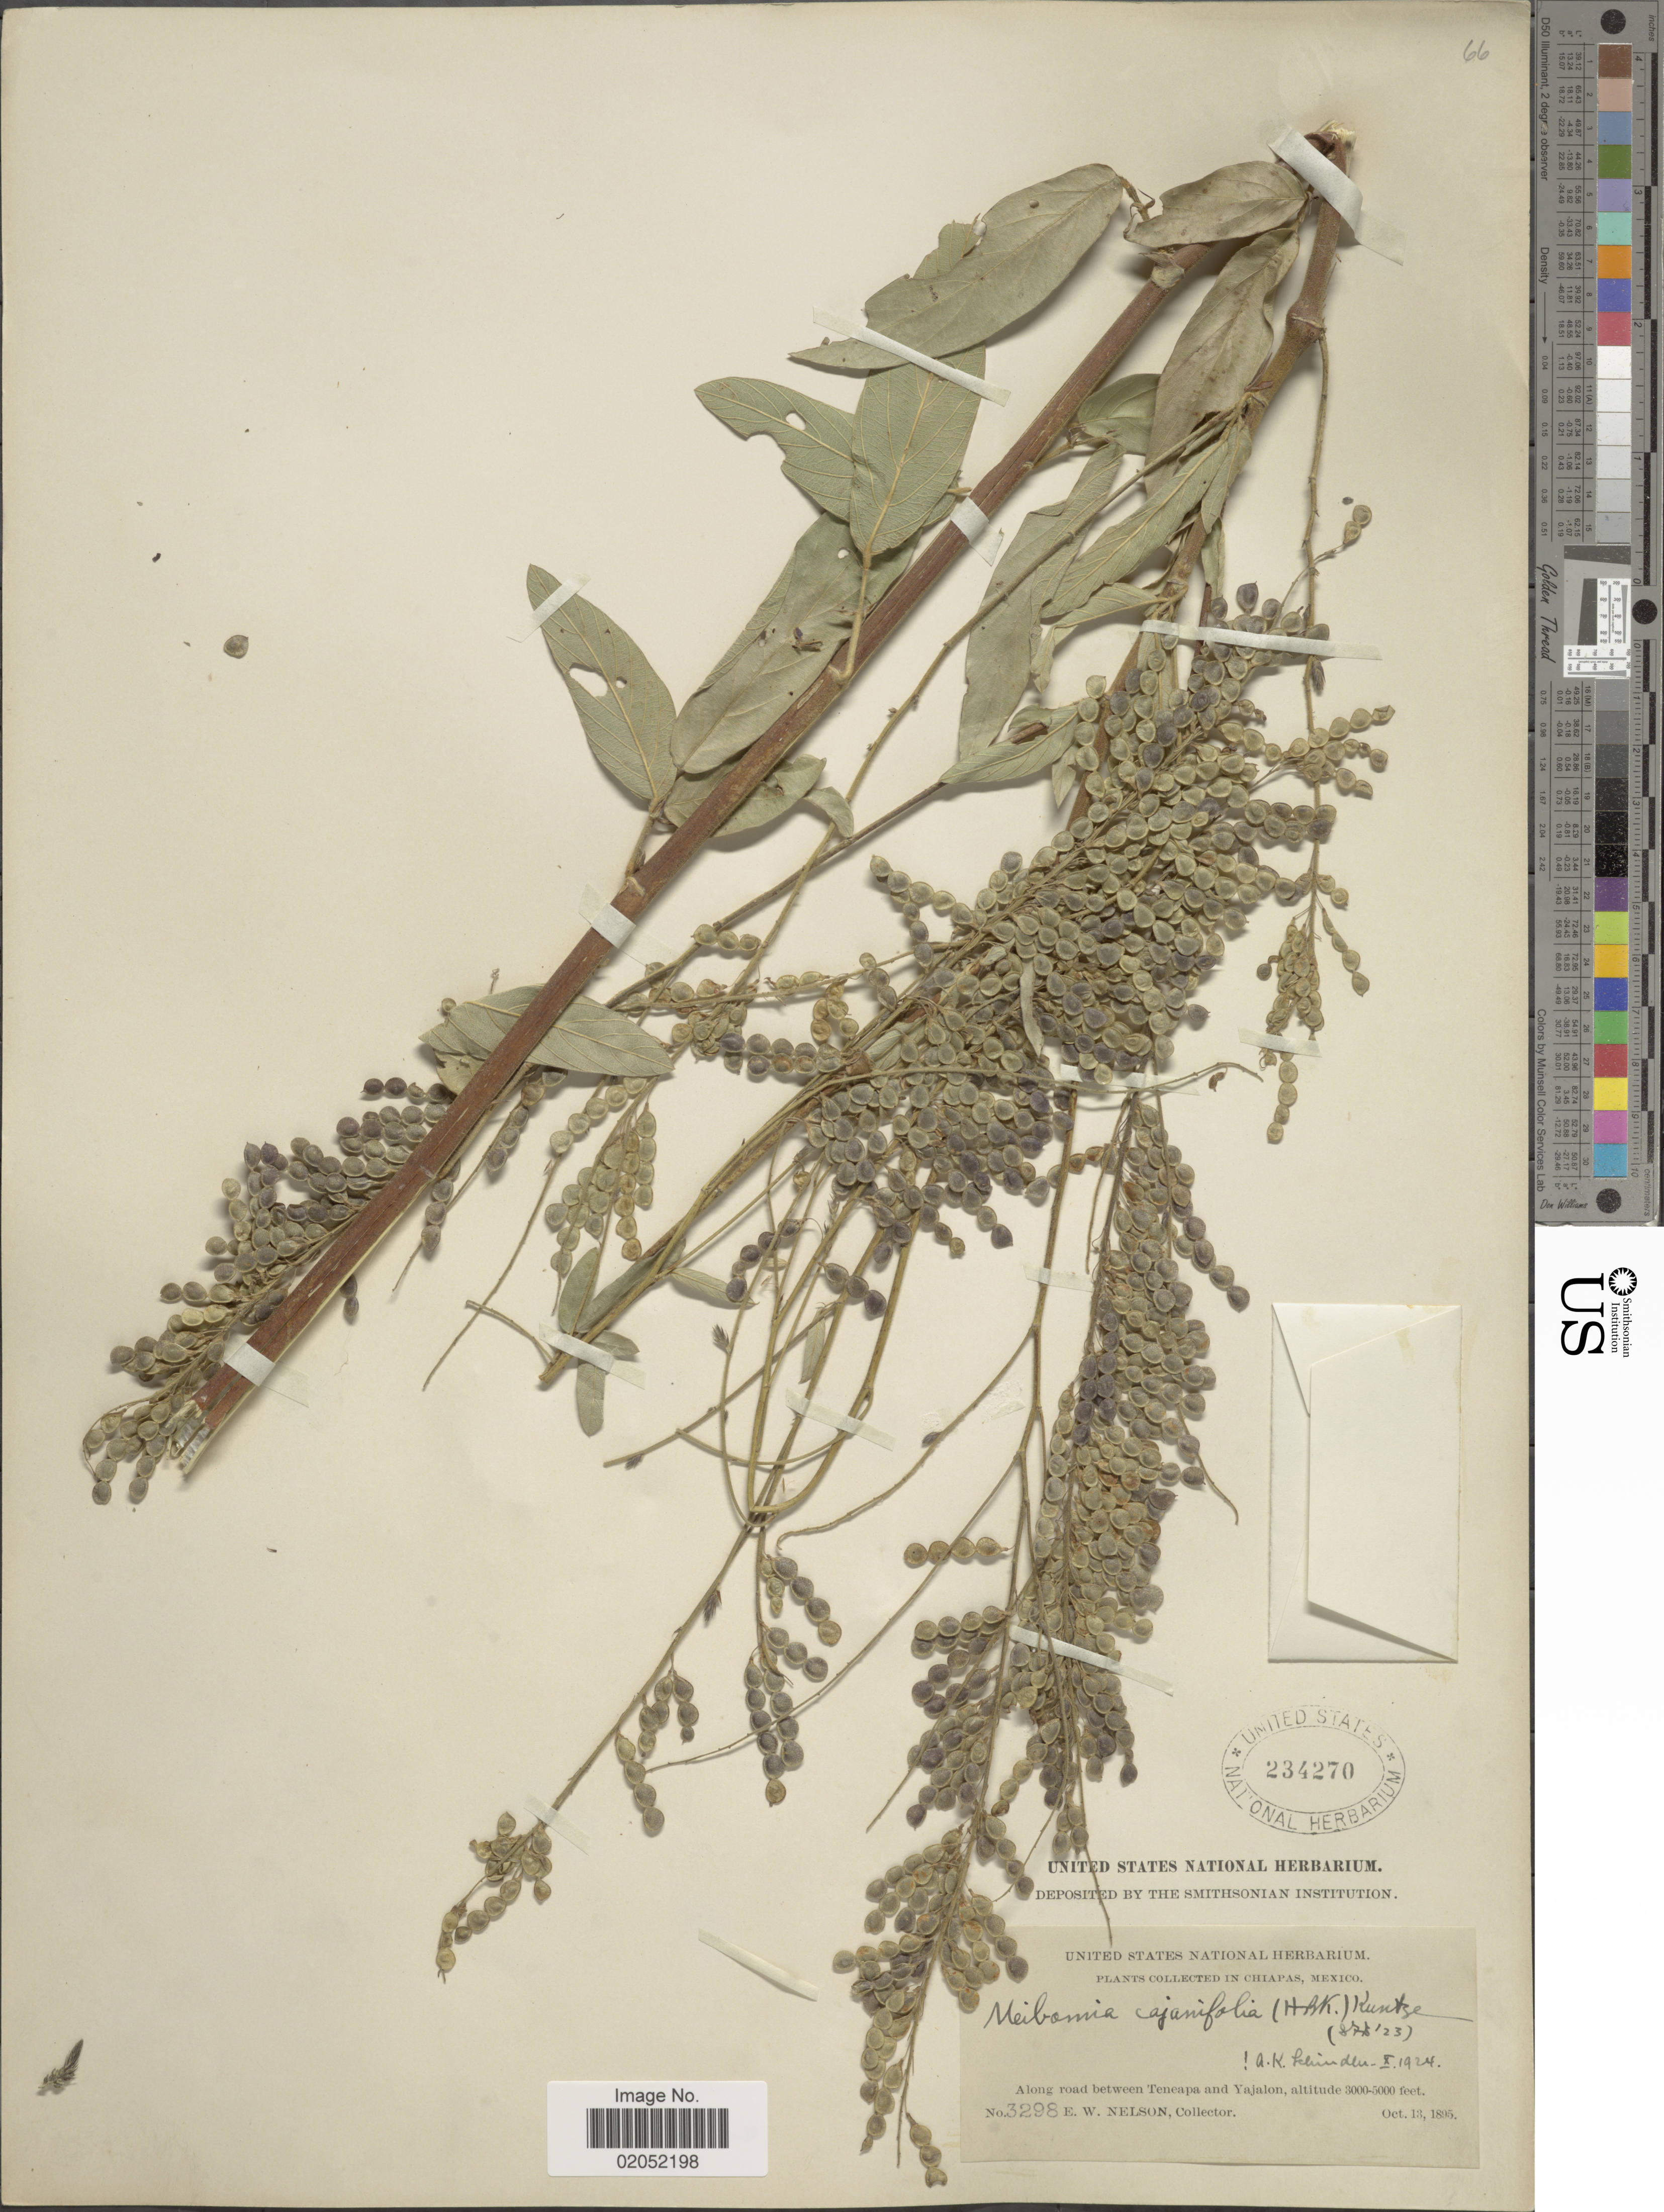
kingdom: Plantae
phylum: Tracheophyta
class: Magnoliopsida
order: Fabales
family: Fabaceae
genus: Desmodium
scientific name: Desmodium cajanifolium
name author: (Kunth) DC.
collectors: E. W. Nelson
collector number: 3298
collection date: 1895-10-13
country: Mexico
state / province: Chiapas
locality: Chiapas, Mexico. Along road between Teneapa and Yajalon.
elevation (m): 914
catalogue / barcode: US 234270